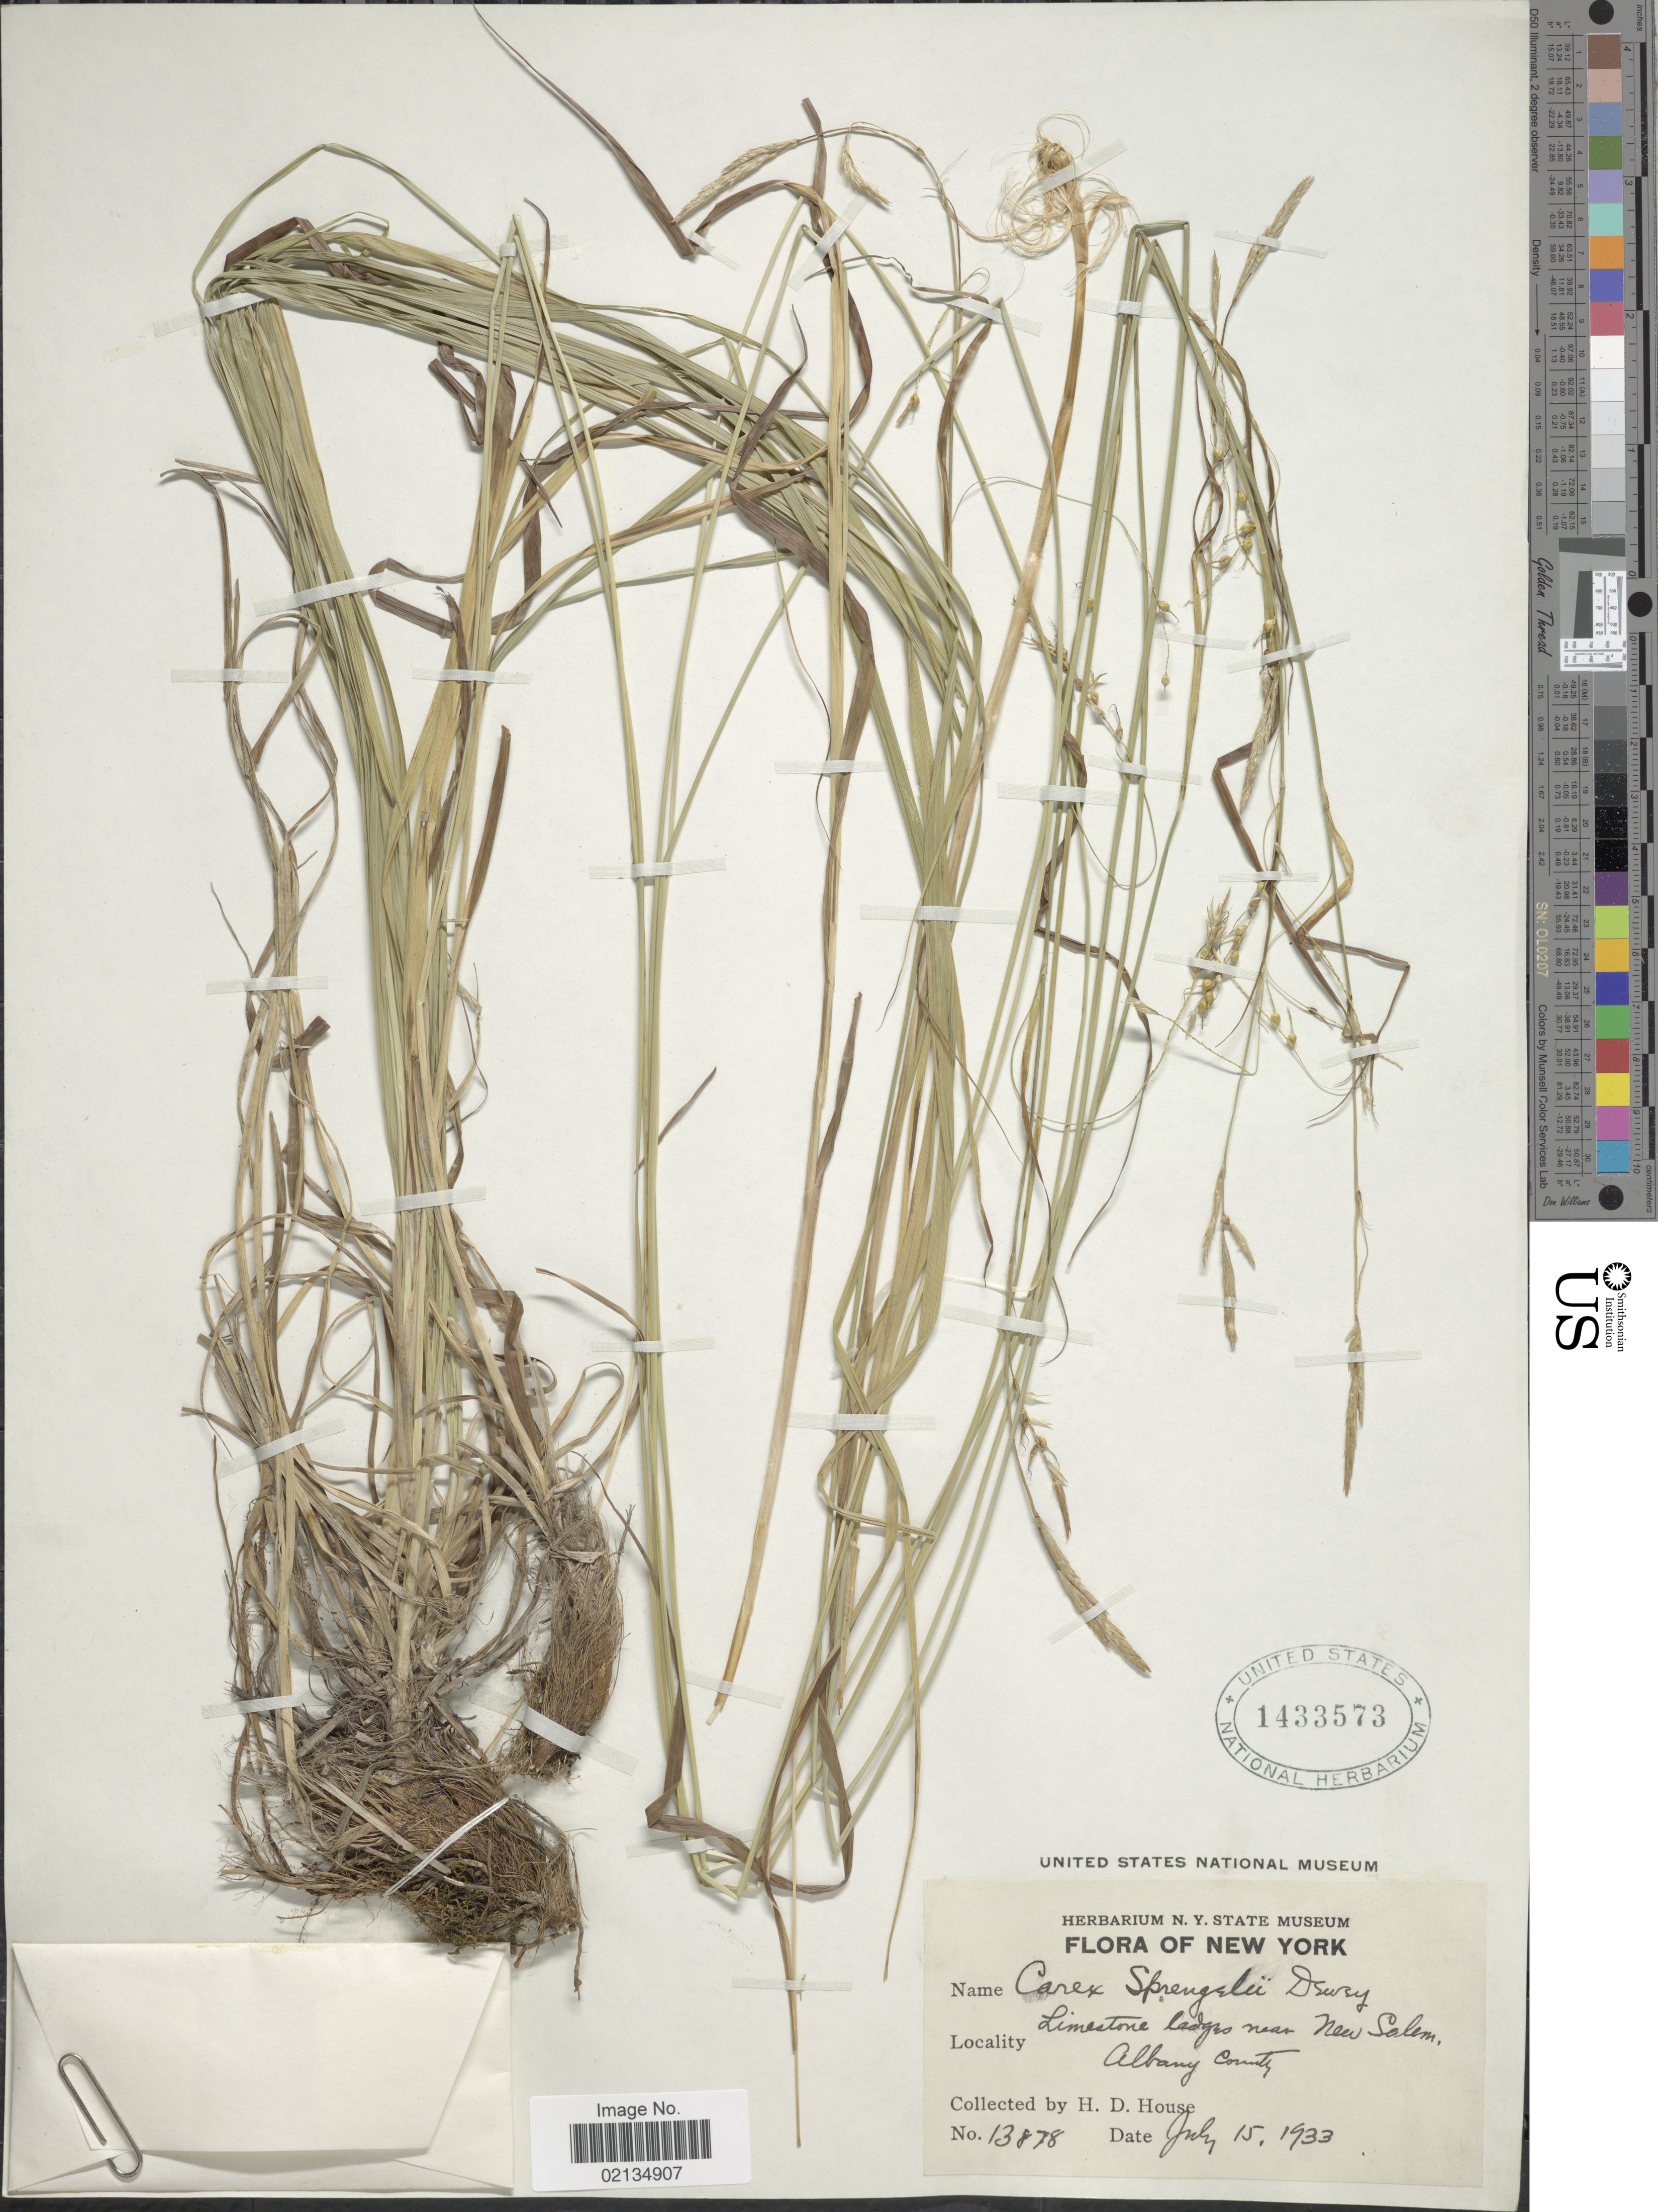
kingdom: Plantae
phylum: Tracheophyta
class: Liliopsida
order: Poales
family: Cyperaceae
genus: Carex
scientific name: Carex sprengelii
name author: Dewey ex Spreng.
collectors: H. D. House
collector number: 13878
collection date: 1933-07-15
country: United States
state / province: New York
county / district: Albany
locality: New York, Limestone ledges near New Salem, Albany County.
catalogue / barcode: US 1433573